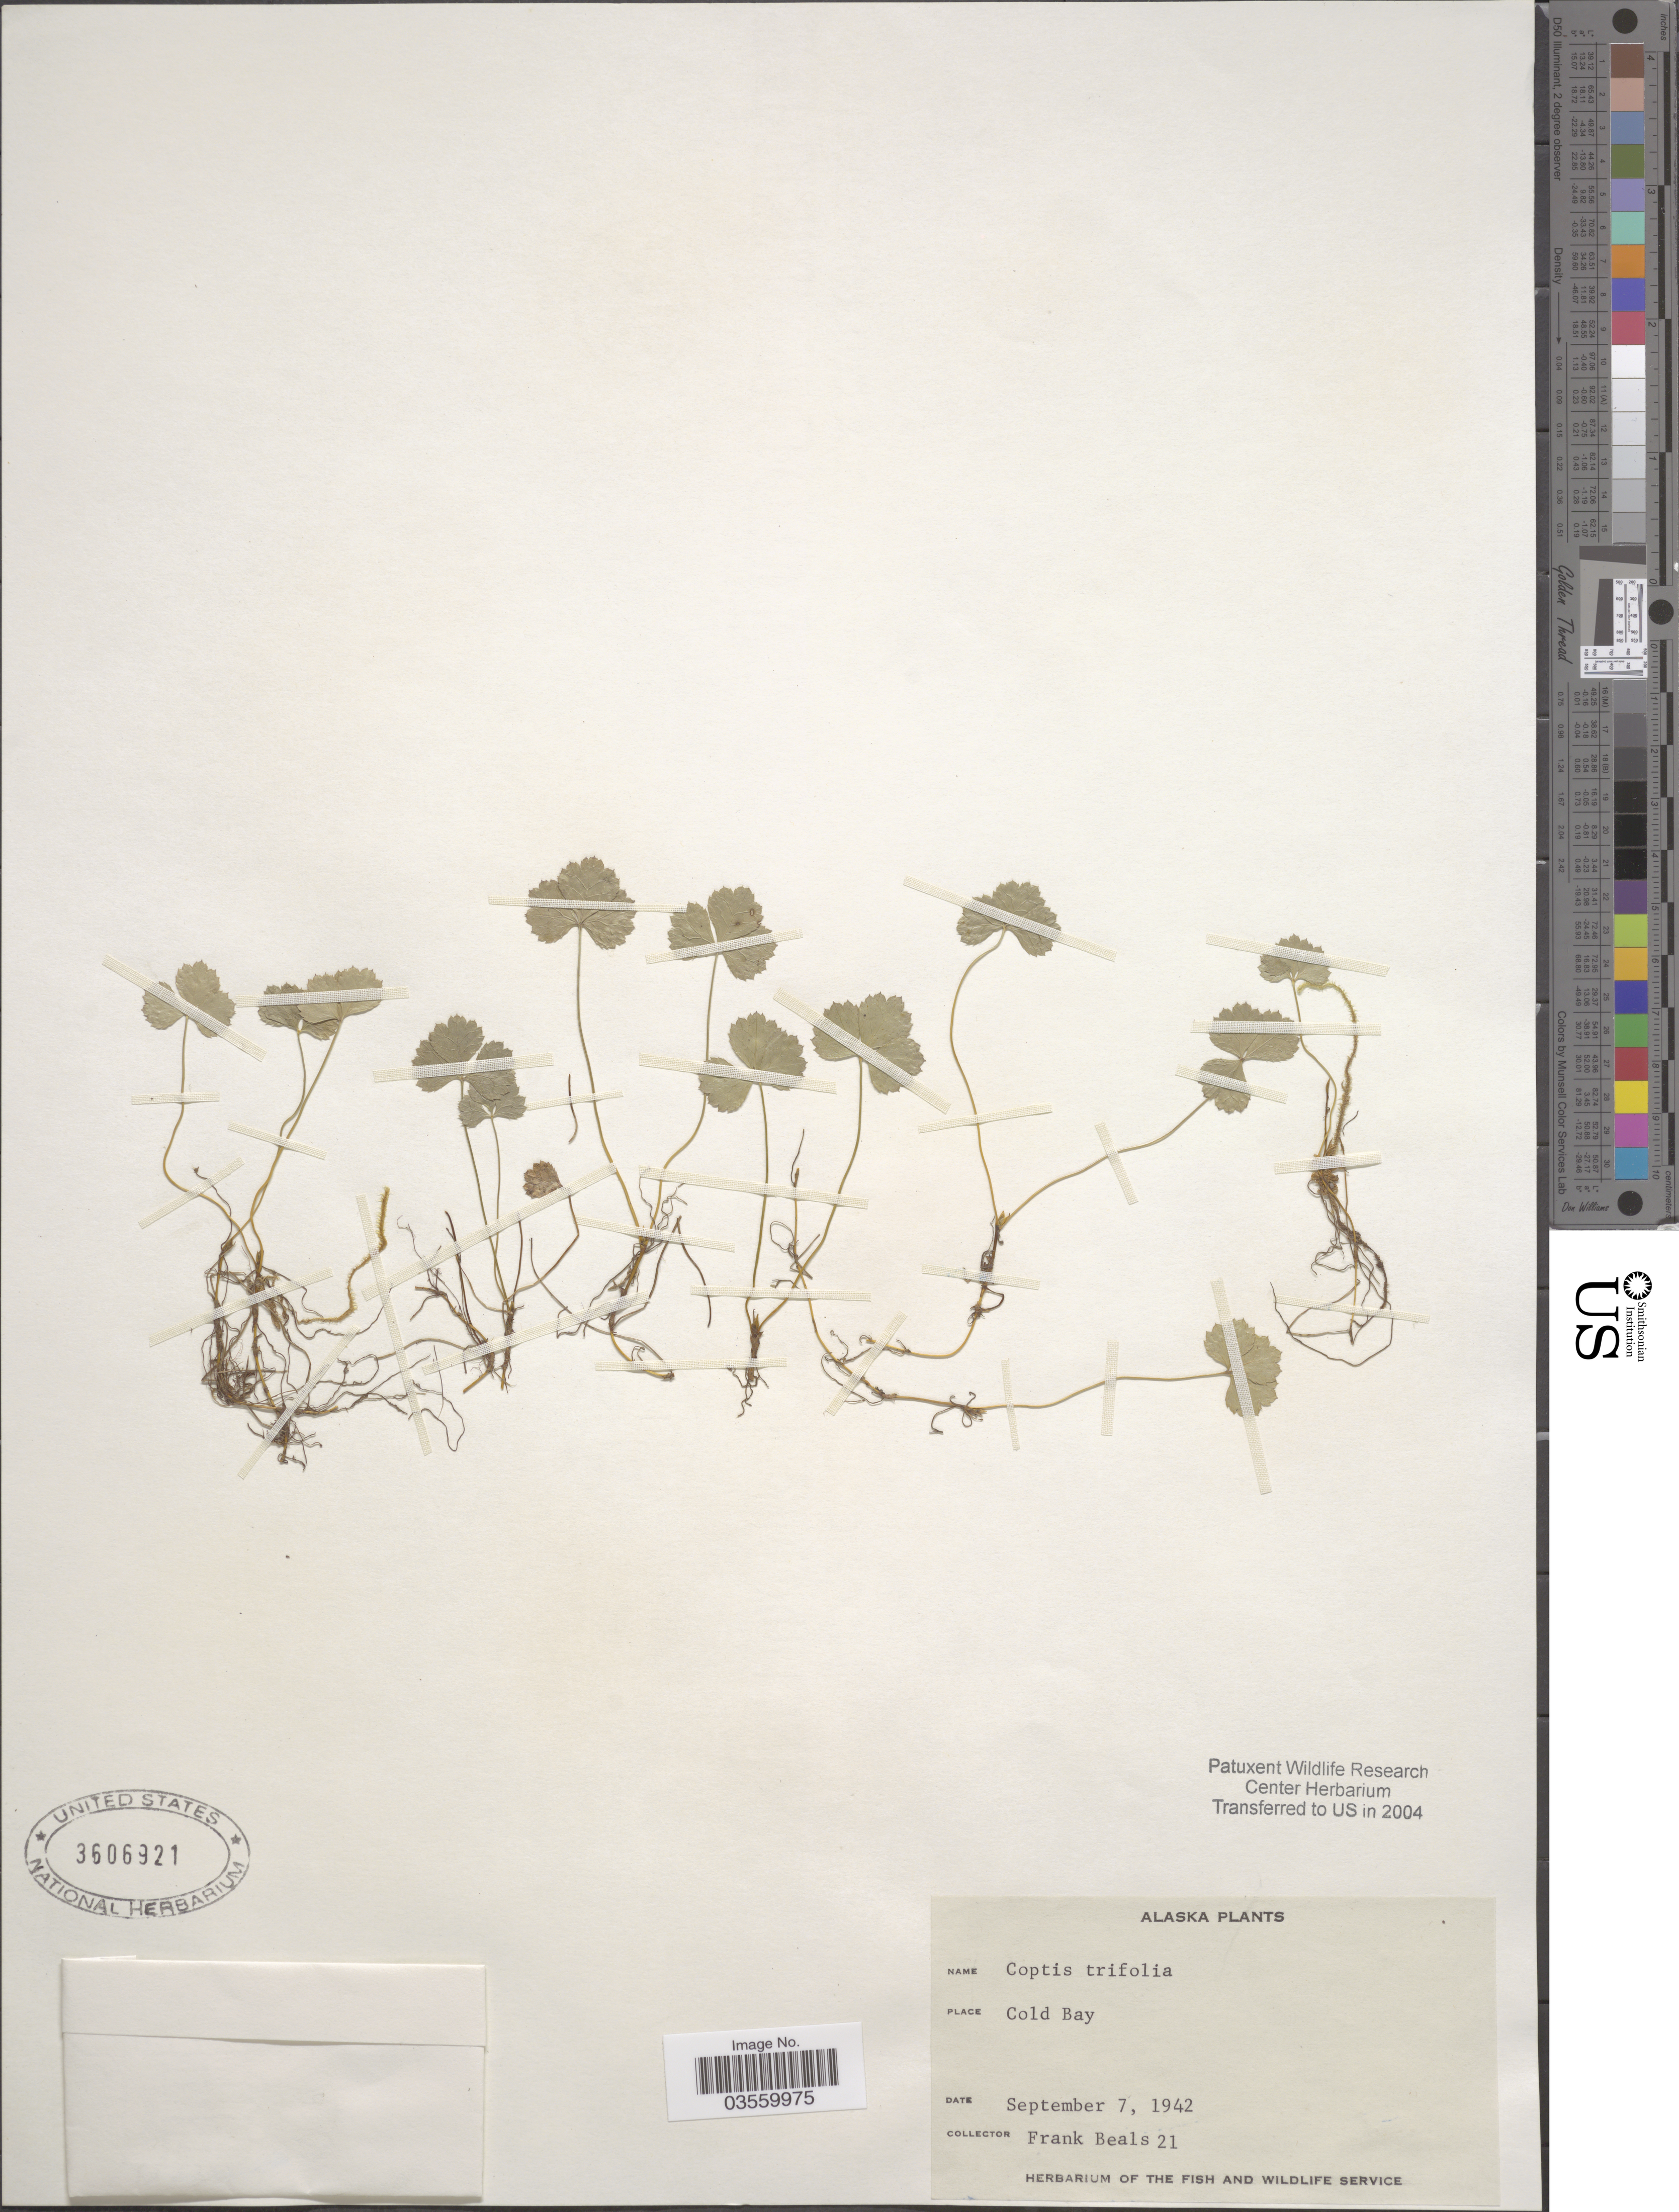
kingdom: Plantae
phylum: Tracheophyta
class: Magnoliopsida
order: Ranunculales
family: Ranunculaceae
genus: Coptis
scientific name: Coptis trifolia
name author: (L.) Salisb.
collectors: F. Beals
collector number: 21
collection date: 1942-09-07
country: United States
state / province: Alaska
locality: Cold Bay.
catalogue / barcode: US 3606921